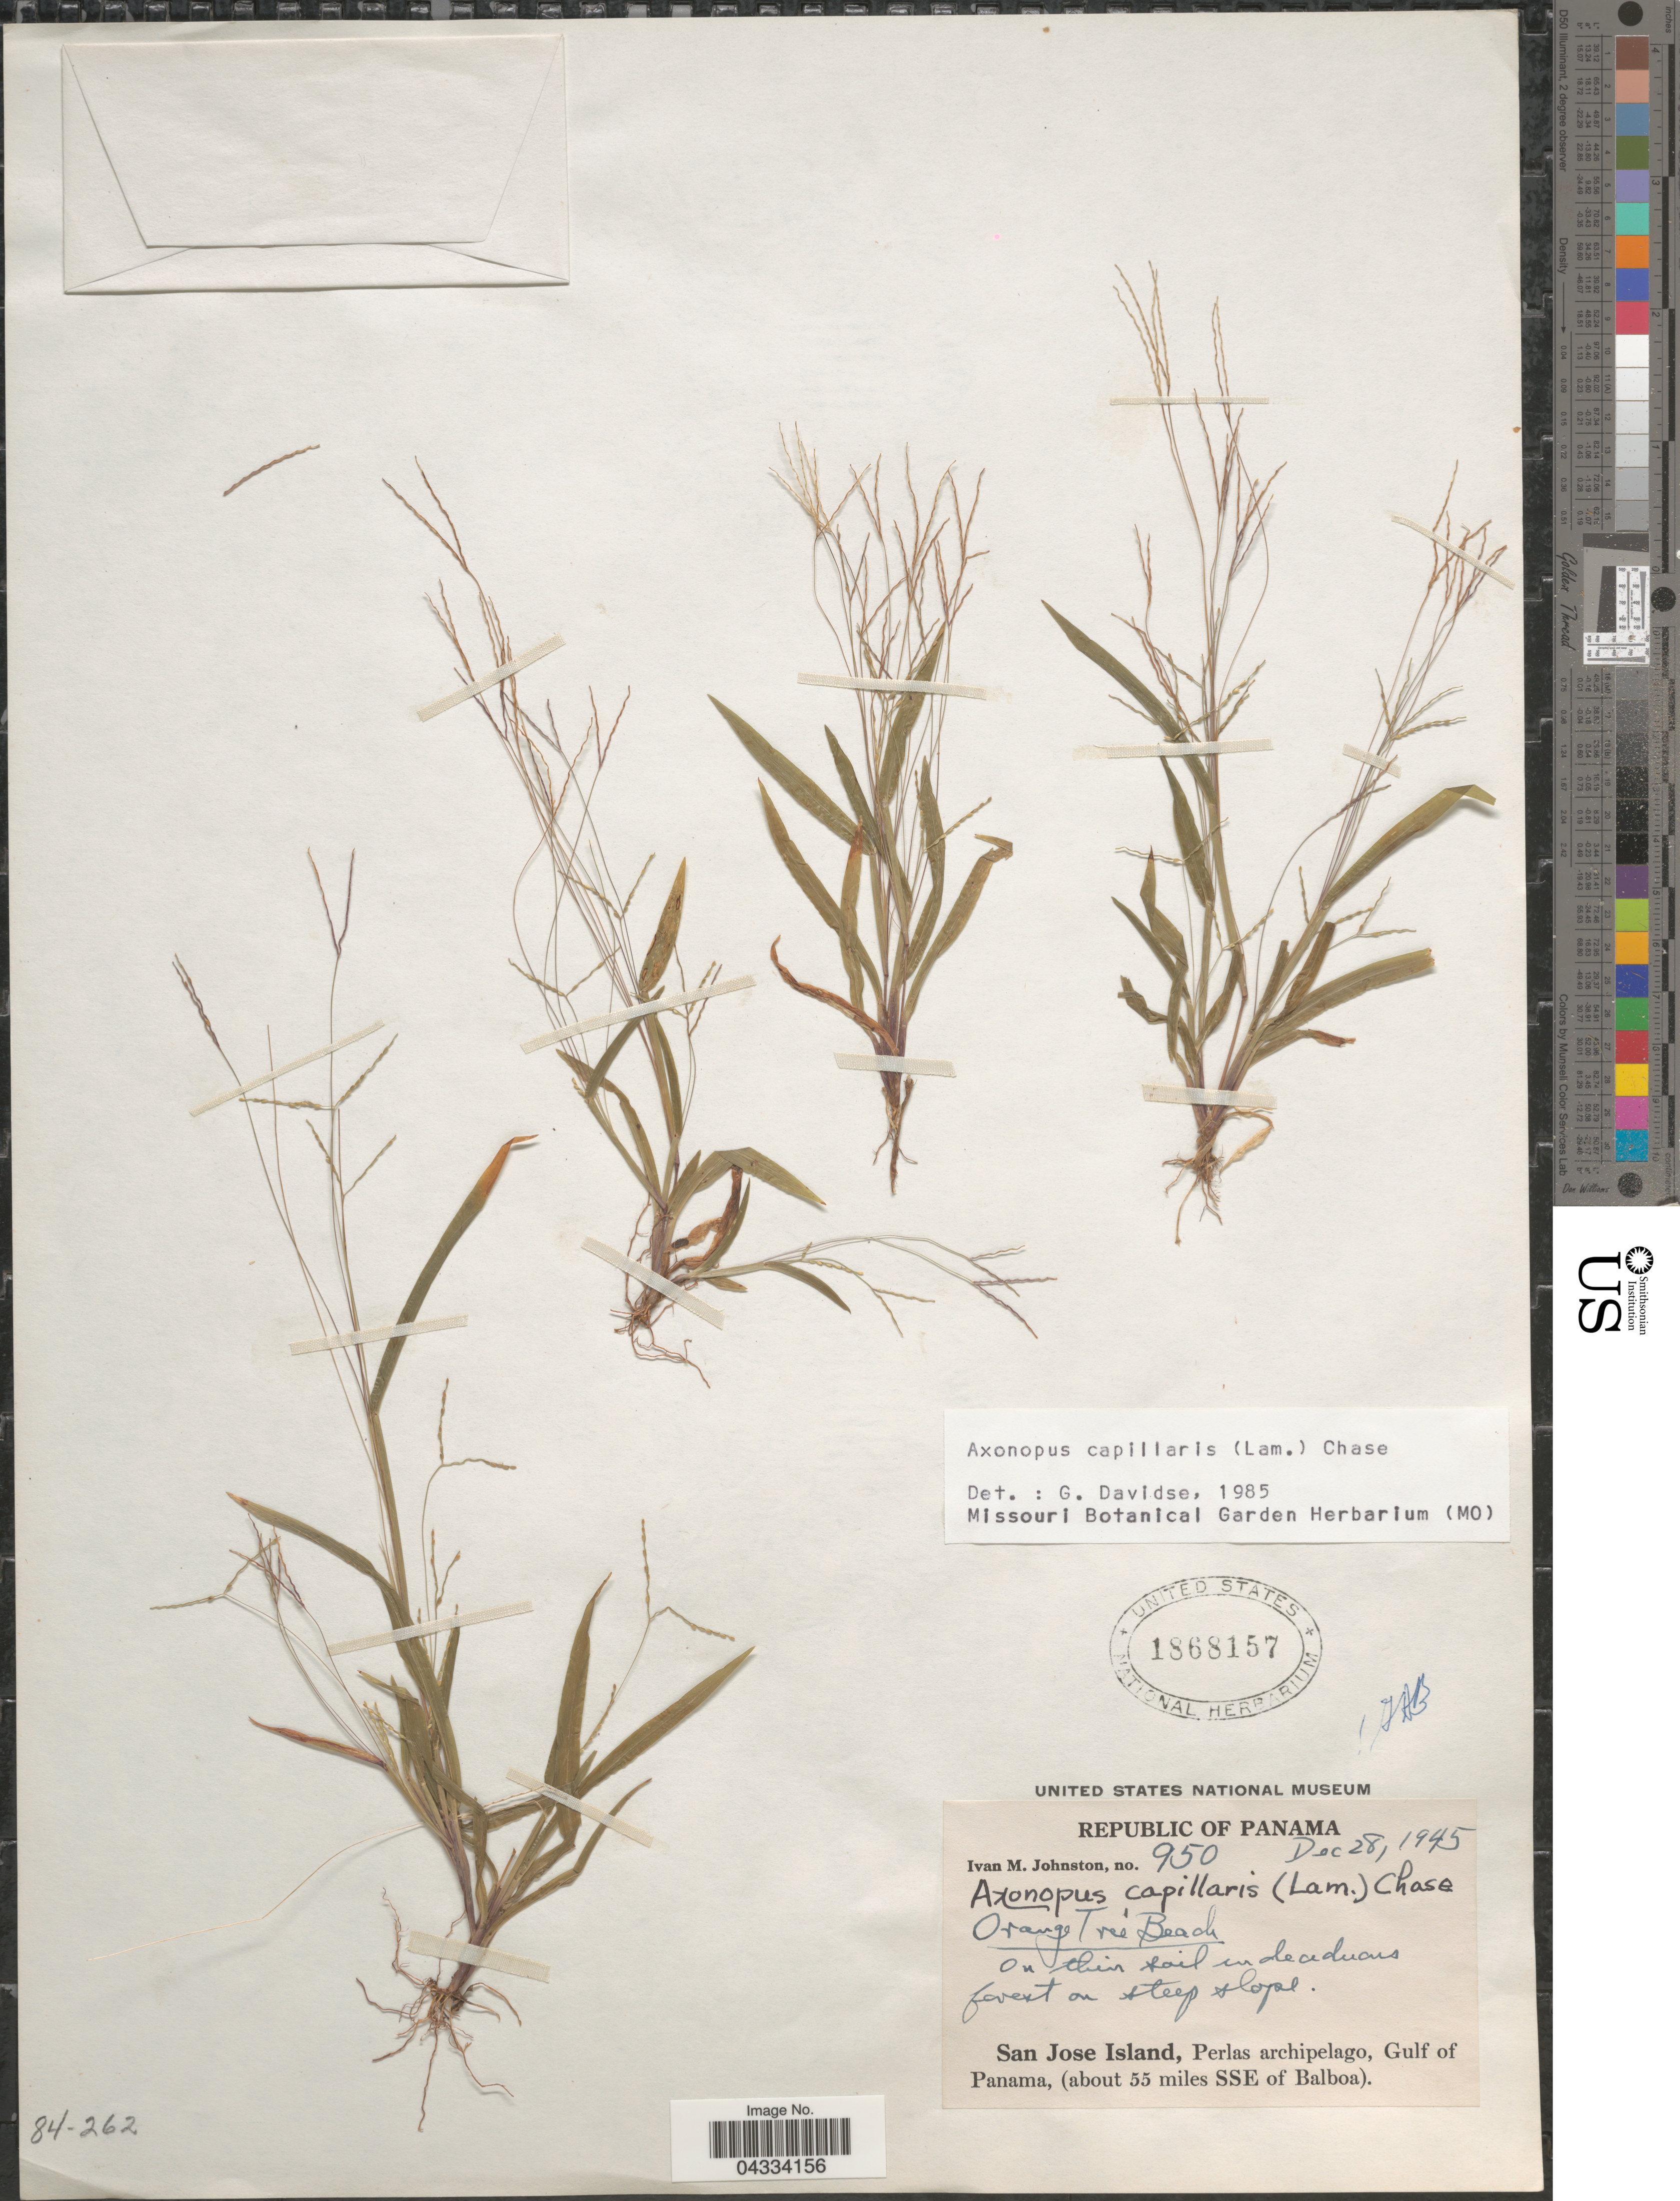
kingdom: Plantae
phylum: Tracheophyta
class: Liliopsida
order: Poales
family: Poaceae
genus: Axonopus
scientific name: Axonopus capillaris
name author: (Lam.) Chase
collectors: I.M. Johnston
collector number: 950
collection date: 1945-12-28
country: Panama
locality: On steep slope. San Jose Island, Perlas archipelago, Gulf of Panama, (about 55 miles SSE of Balboa).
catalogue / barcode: US 1868157